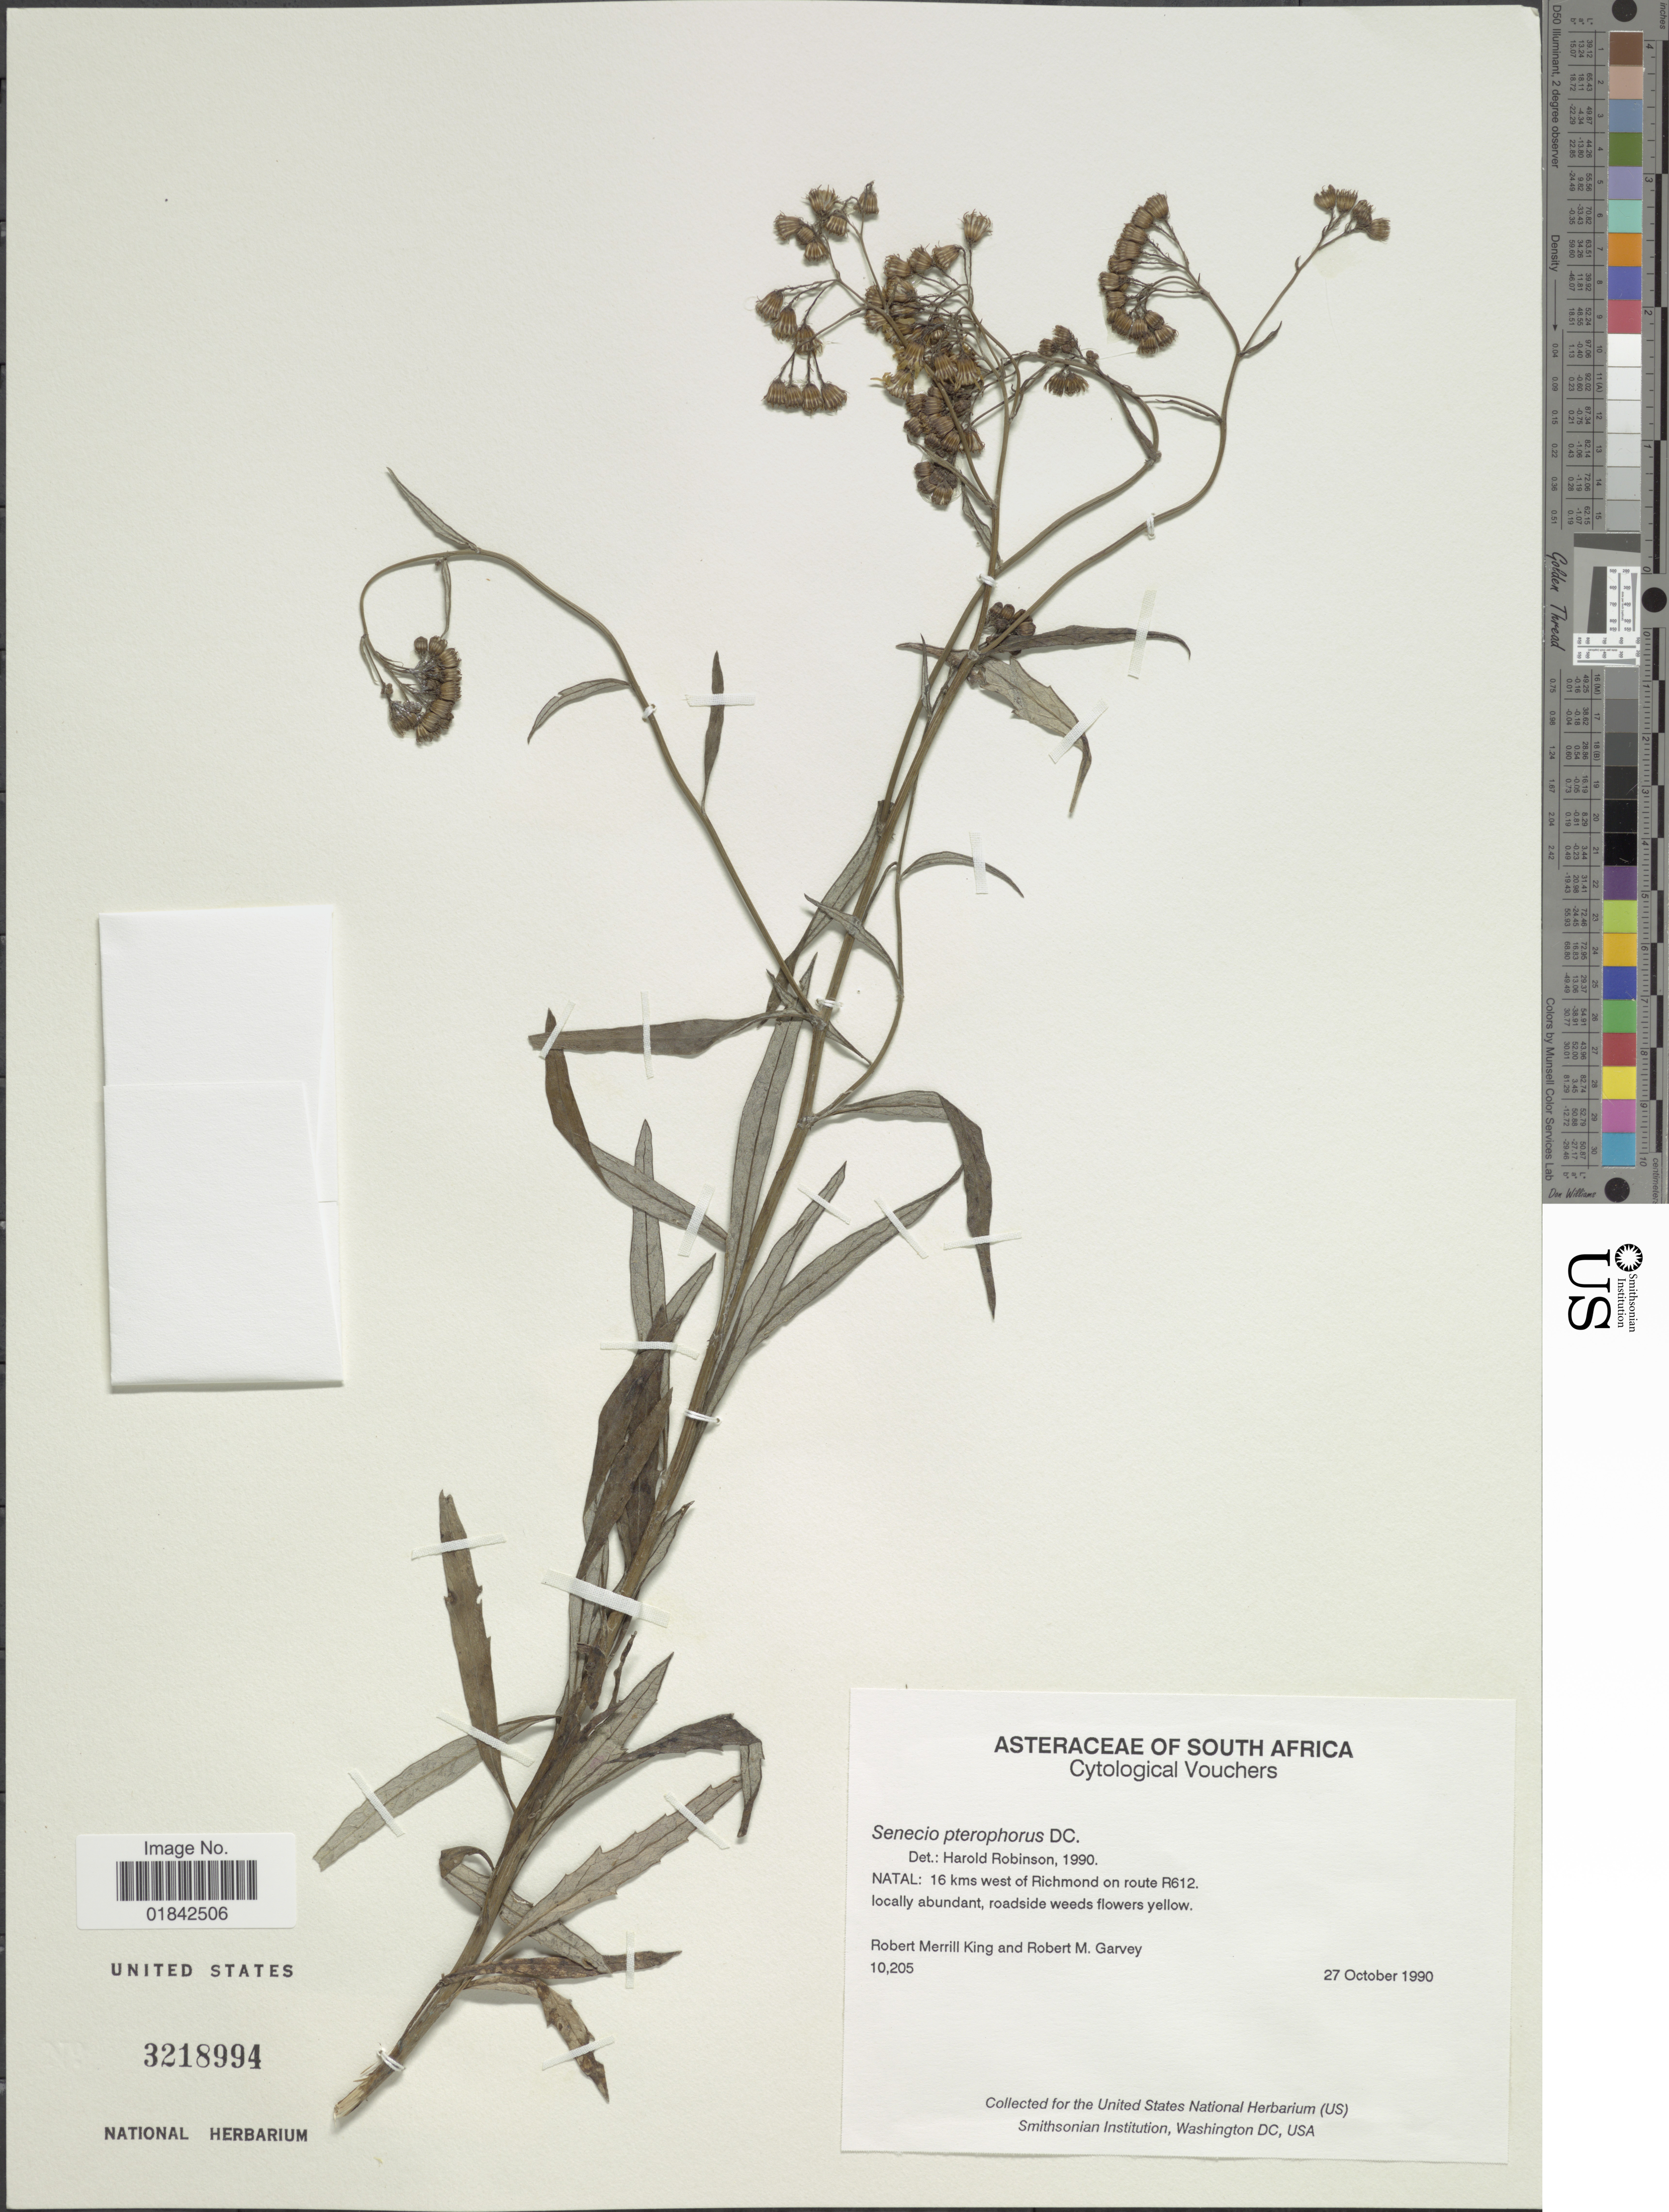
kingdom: Plantae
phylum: Tracheophyta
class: Magnoliopsida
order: Asterales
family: Asteraceae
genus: Senecio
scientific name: Senecio pterophorus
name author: DC.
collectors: R. M. King & R. Garvey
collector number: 10205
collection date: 1990-10-27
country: South Africa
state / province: KwaZulu-Natal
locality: Natal: 16 kms west of Richmond on route R612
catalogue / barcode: US 3218994